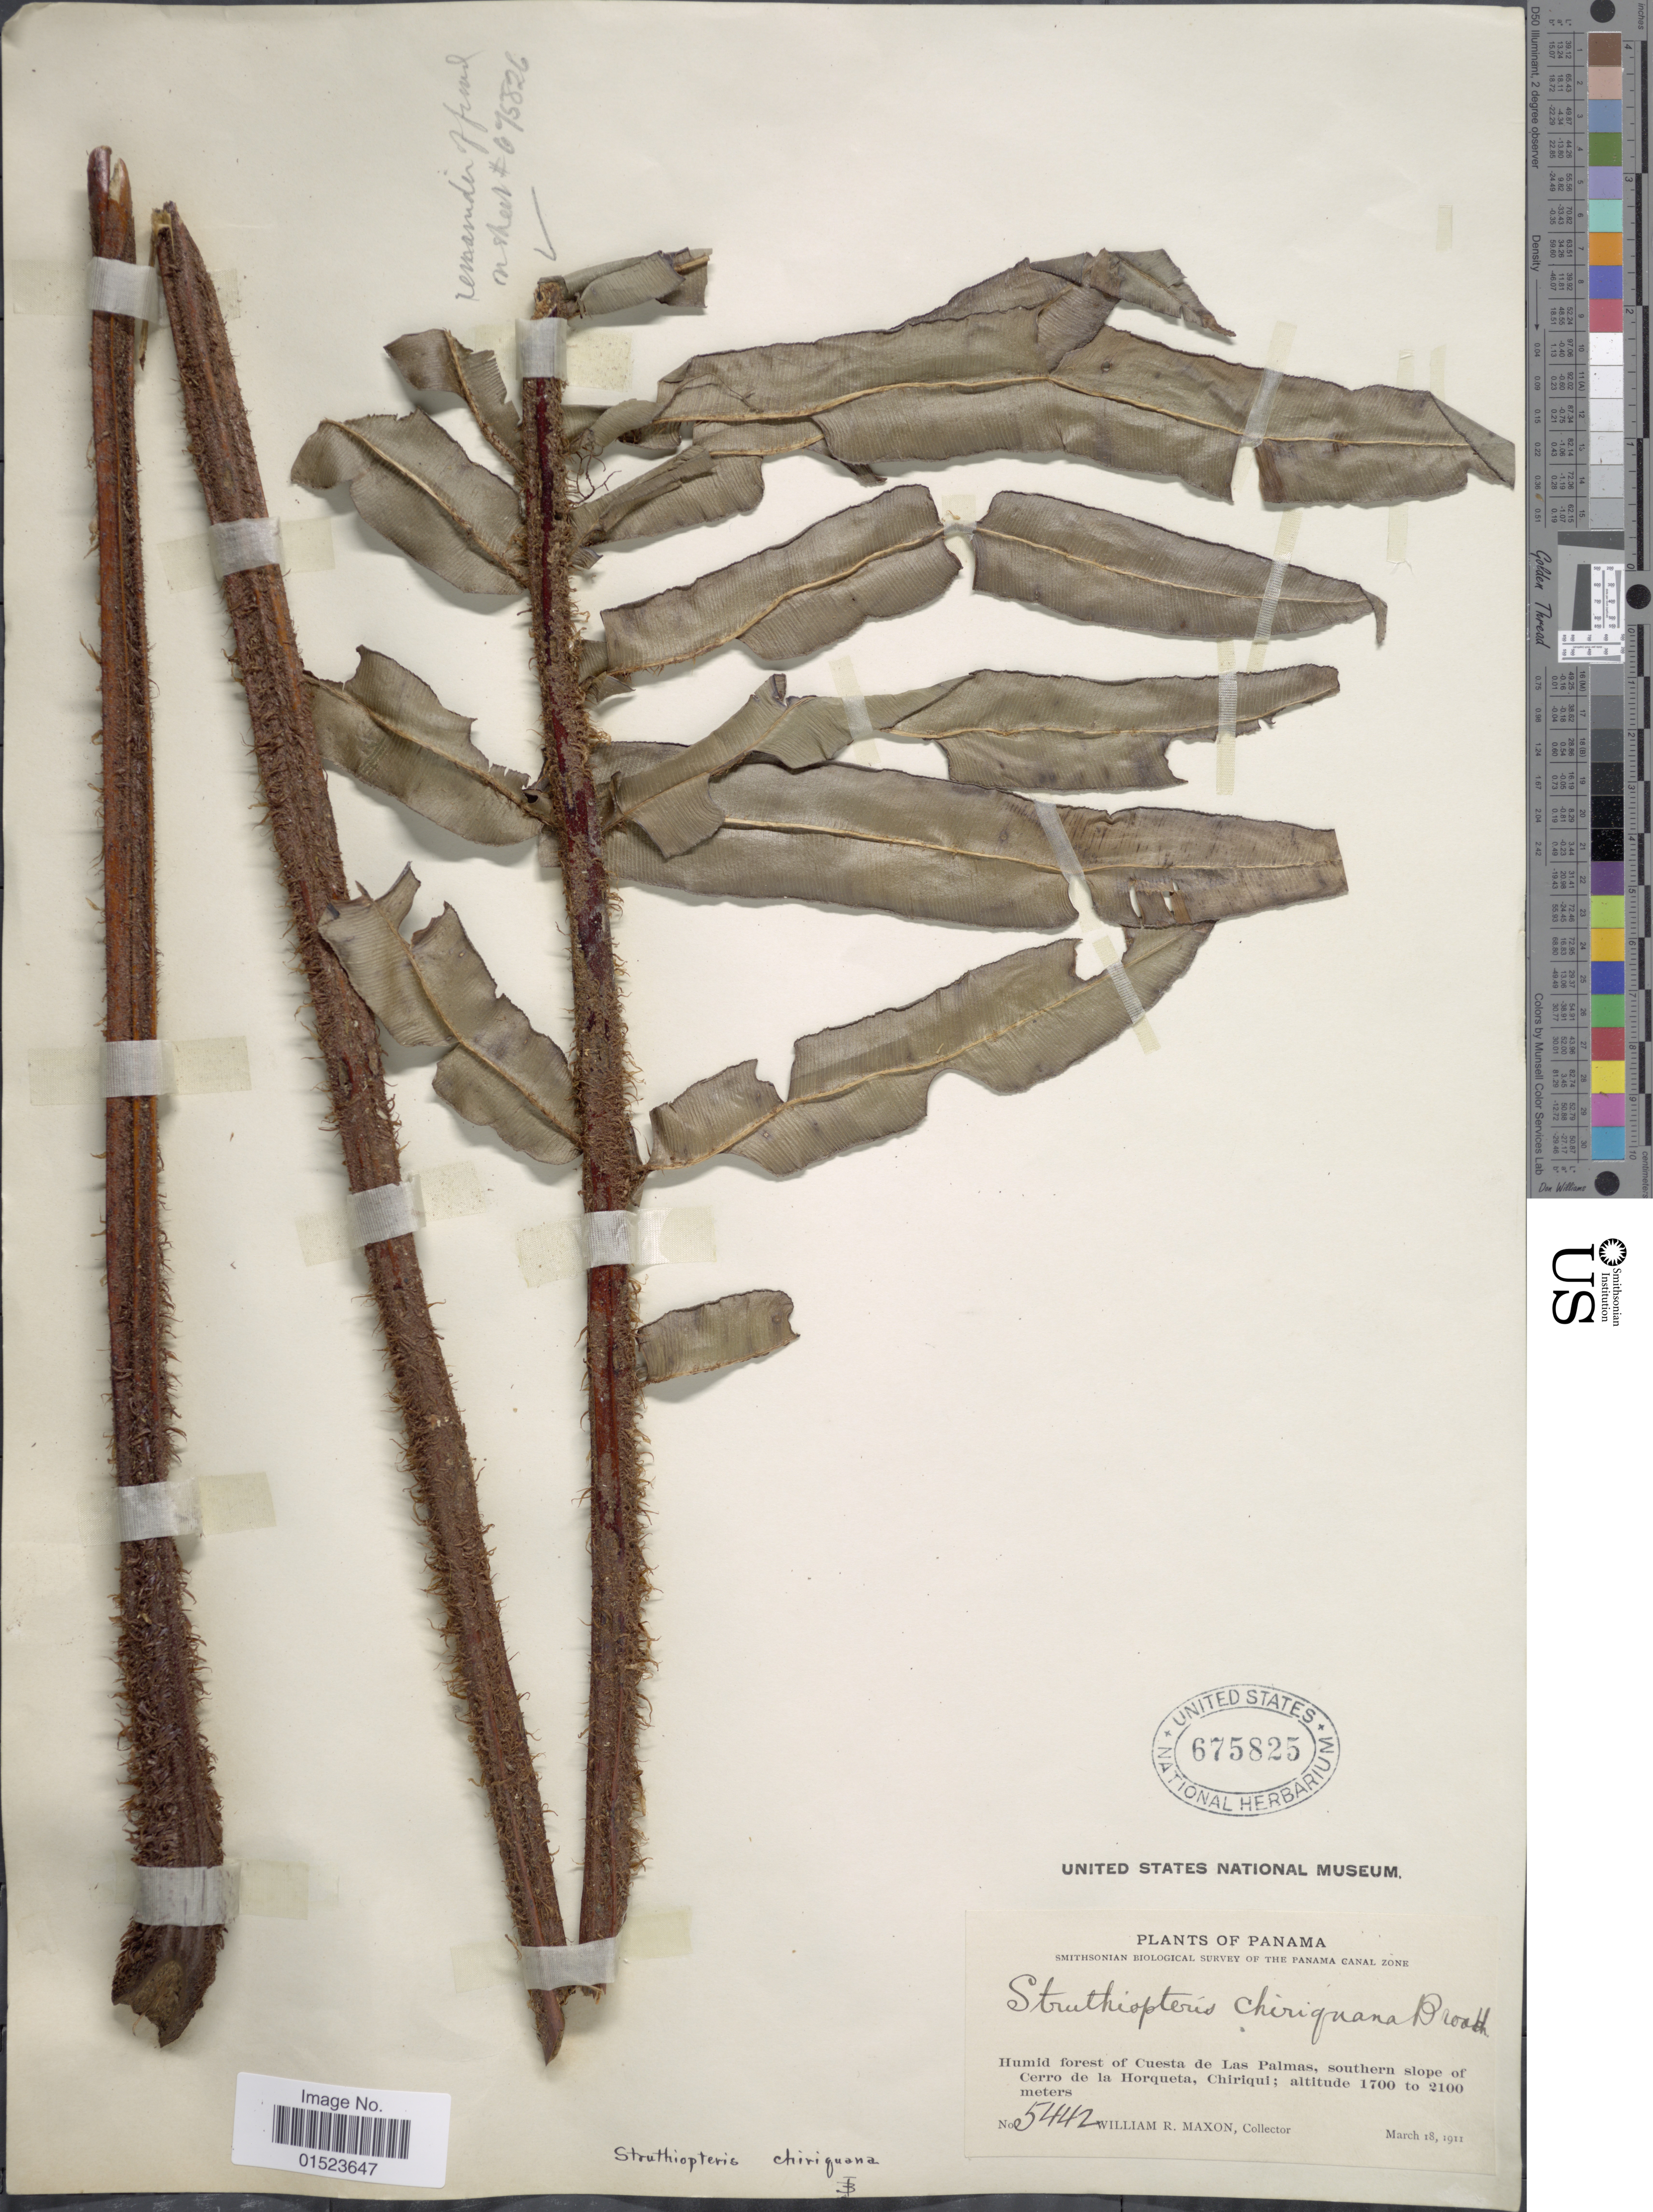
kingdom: Plantae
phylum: Tracheophyta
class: Polypodiopsida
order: Polypodiales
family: Blechnaceae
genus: Blechnum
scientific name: Blechnum chiriquanum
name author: (Broadh.) C. Chr.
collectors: W. R. Maxon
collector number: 5442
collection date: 1911-03-18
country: Panama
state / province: Chiriqui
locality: Humid forest of Cuesta de Las Palmas, southern slope of Cerro de la Horqueta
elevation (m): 1700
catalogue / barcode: US 675825